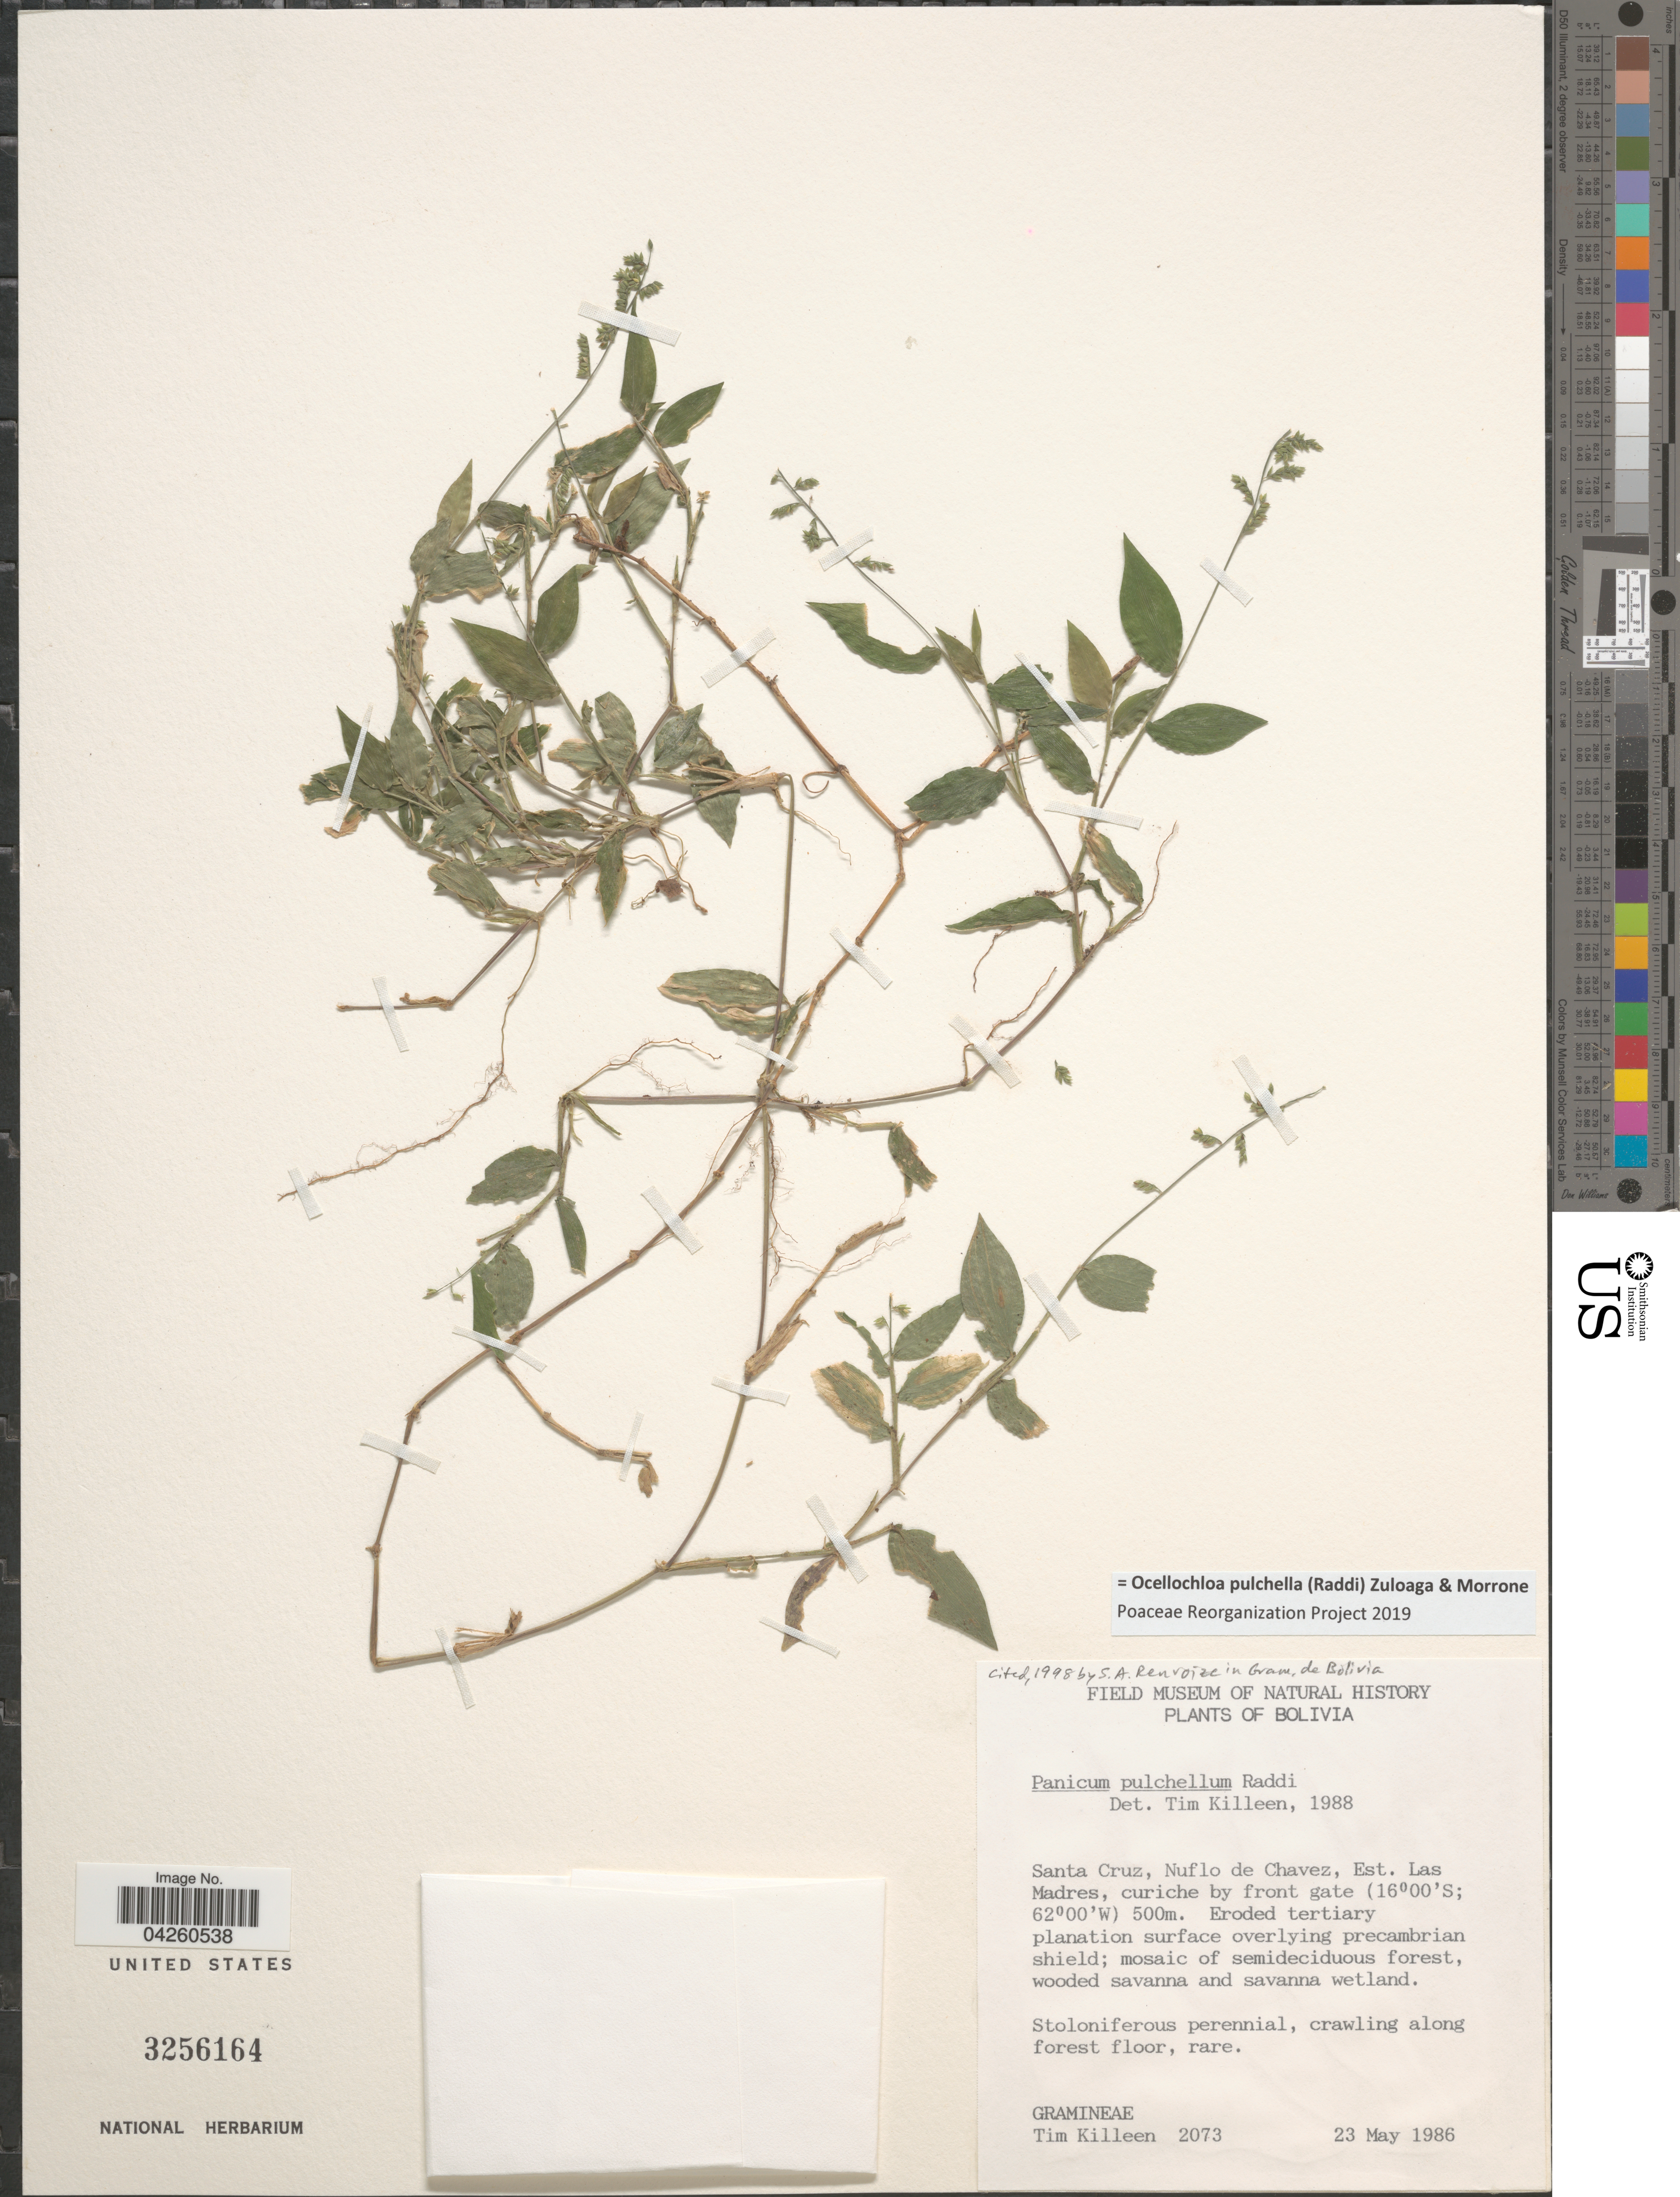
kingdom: Plantae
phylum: Tracheophyta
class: Liliopsida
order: Poales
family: Poaceae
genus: Ocellochloa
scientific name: Ocellochloa pulchella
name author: (Raddi) Zuloaga & Morrone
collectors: T. J. Killeen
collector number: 2073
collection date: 1986-05-23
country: Bolivia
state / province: Santa Cruz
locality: Santa Cruz, nuflo de Chavez, Est. Las Madres, curiche by front gate.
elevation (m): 500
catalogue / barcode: US 3256164